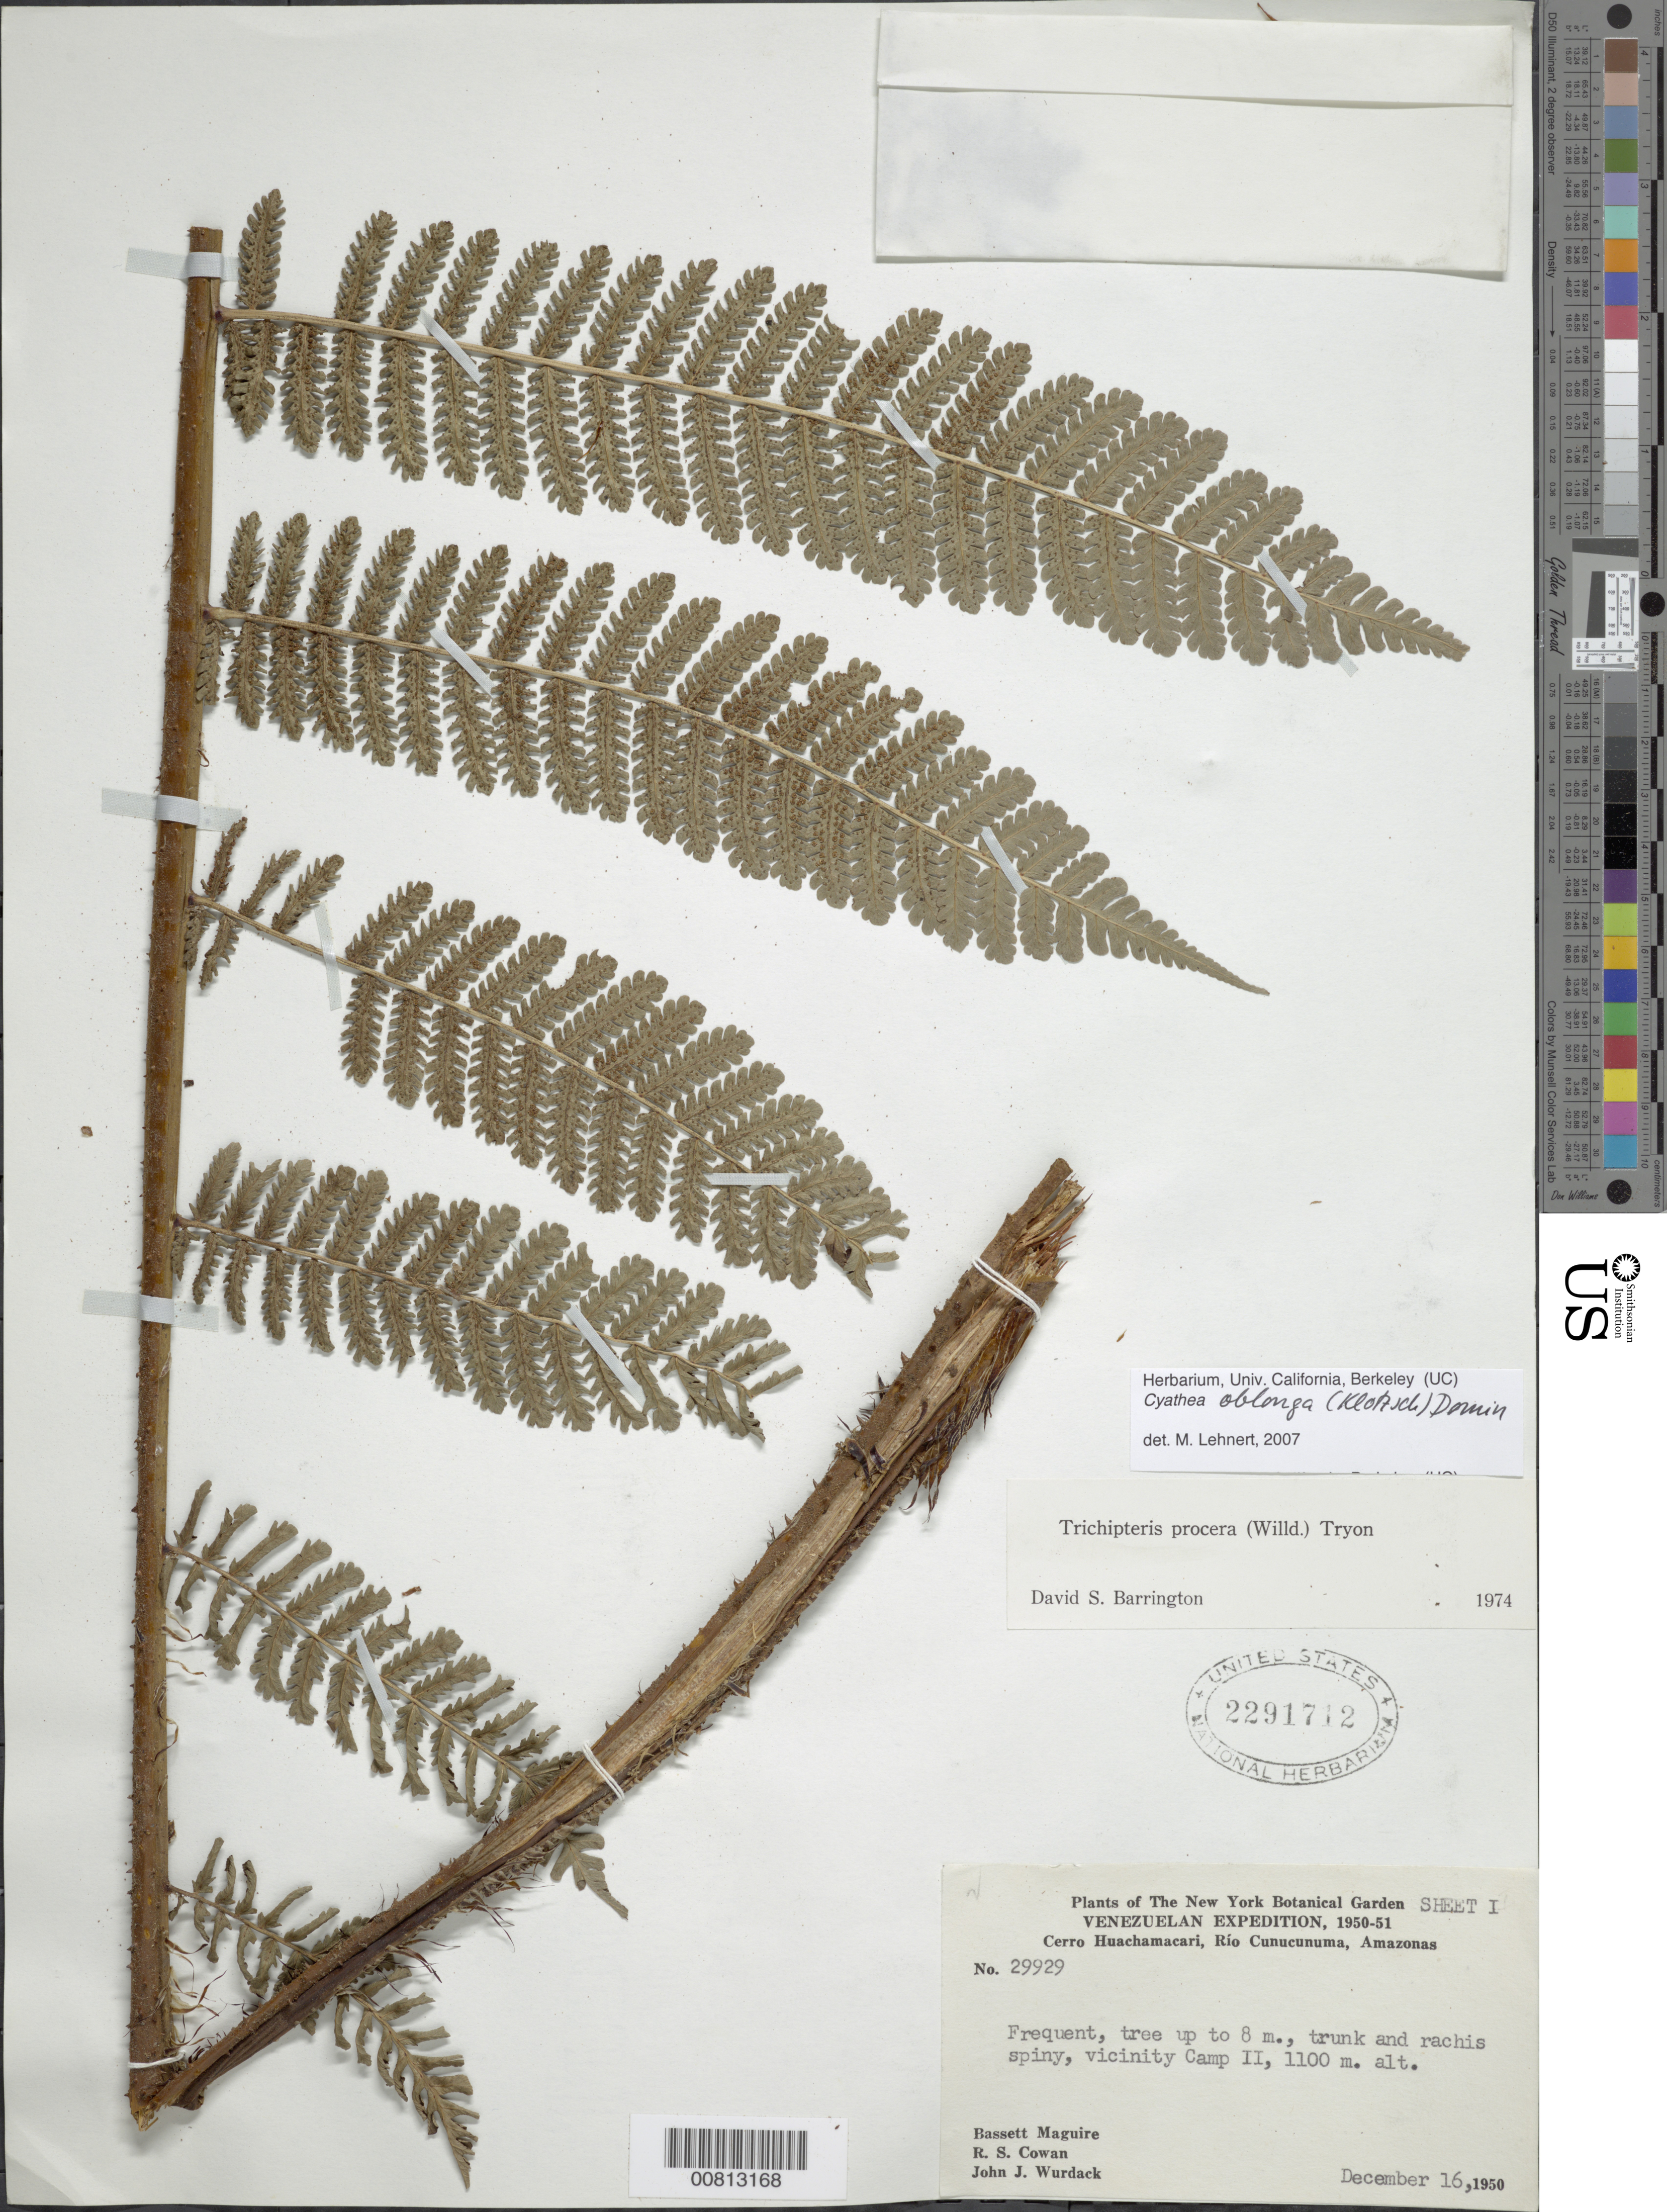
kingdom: Plantae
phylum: Tracheophyta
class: Polypodiopsida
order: Cyatheales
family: Cyatheaceae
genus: Cyathea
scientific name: Cyathea pungens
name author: (Willd.) Domin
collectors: B. Maguire, R. S. Cowan & J. J. Wurdack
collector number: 29929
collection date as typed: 16-Dec-50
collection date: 1950-12-16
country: Venezuela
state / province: Amazonas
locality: Cerro Huachamacari, Río Cunucunuma, near Camp I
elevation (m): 1100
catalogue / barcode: US 2291712